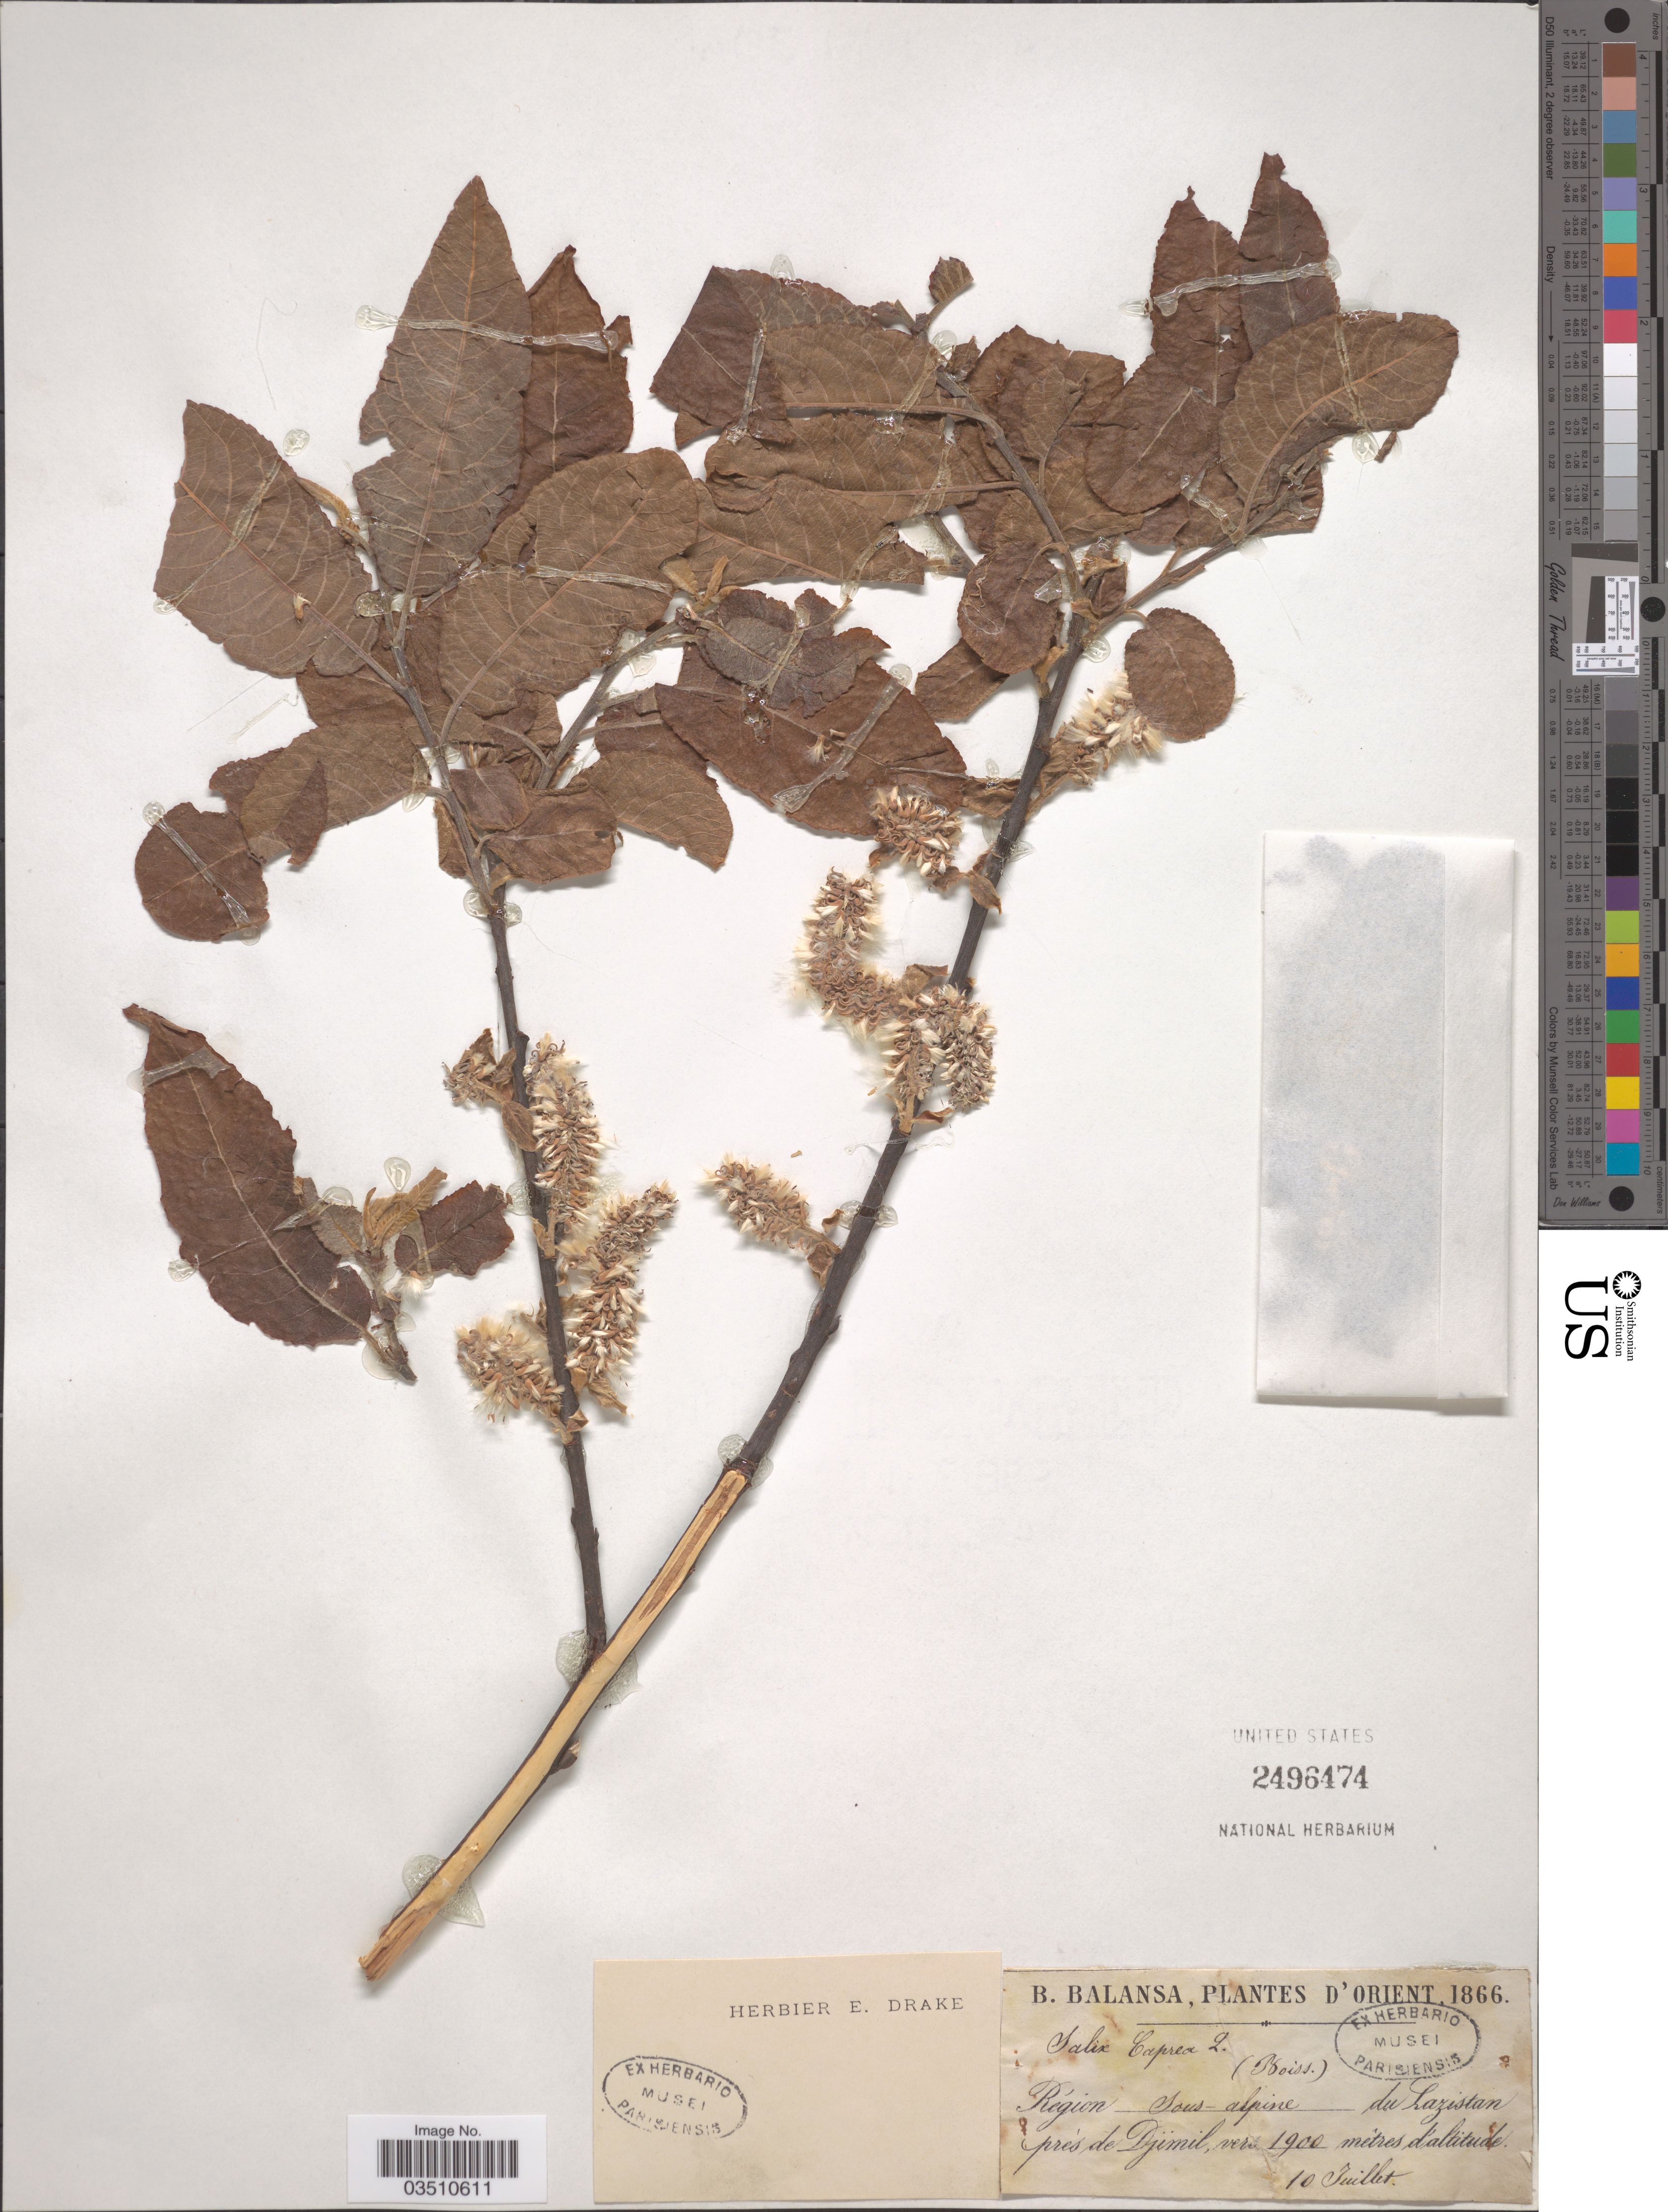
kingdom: Plantae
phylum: Tracheophyta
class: Magnoliopsida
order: Malpighiales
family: Salicaceae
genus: Salix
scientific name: Salix caprea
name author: L.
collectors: B. Balansa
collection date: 1866-07-10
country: Turkey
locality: Orient. Région sous-alpine du Lazistan près de Djimil.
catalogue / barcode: US 2496474